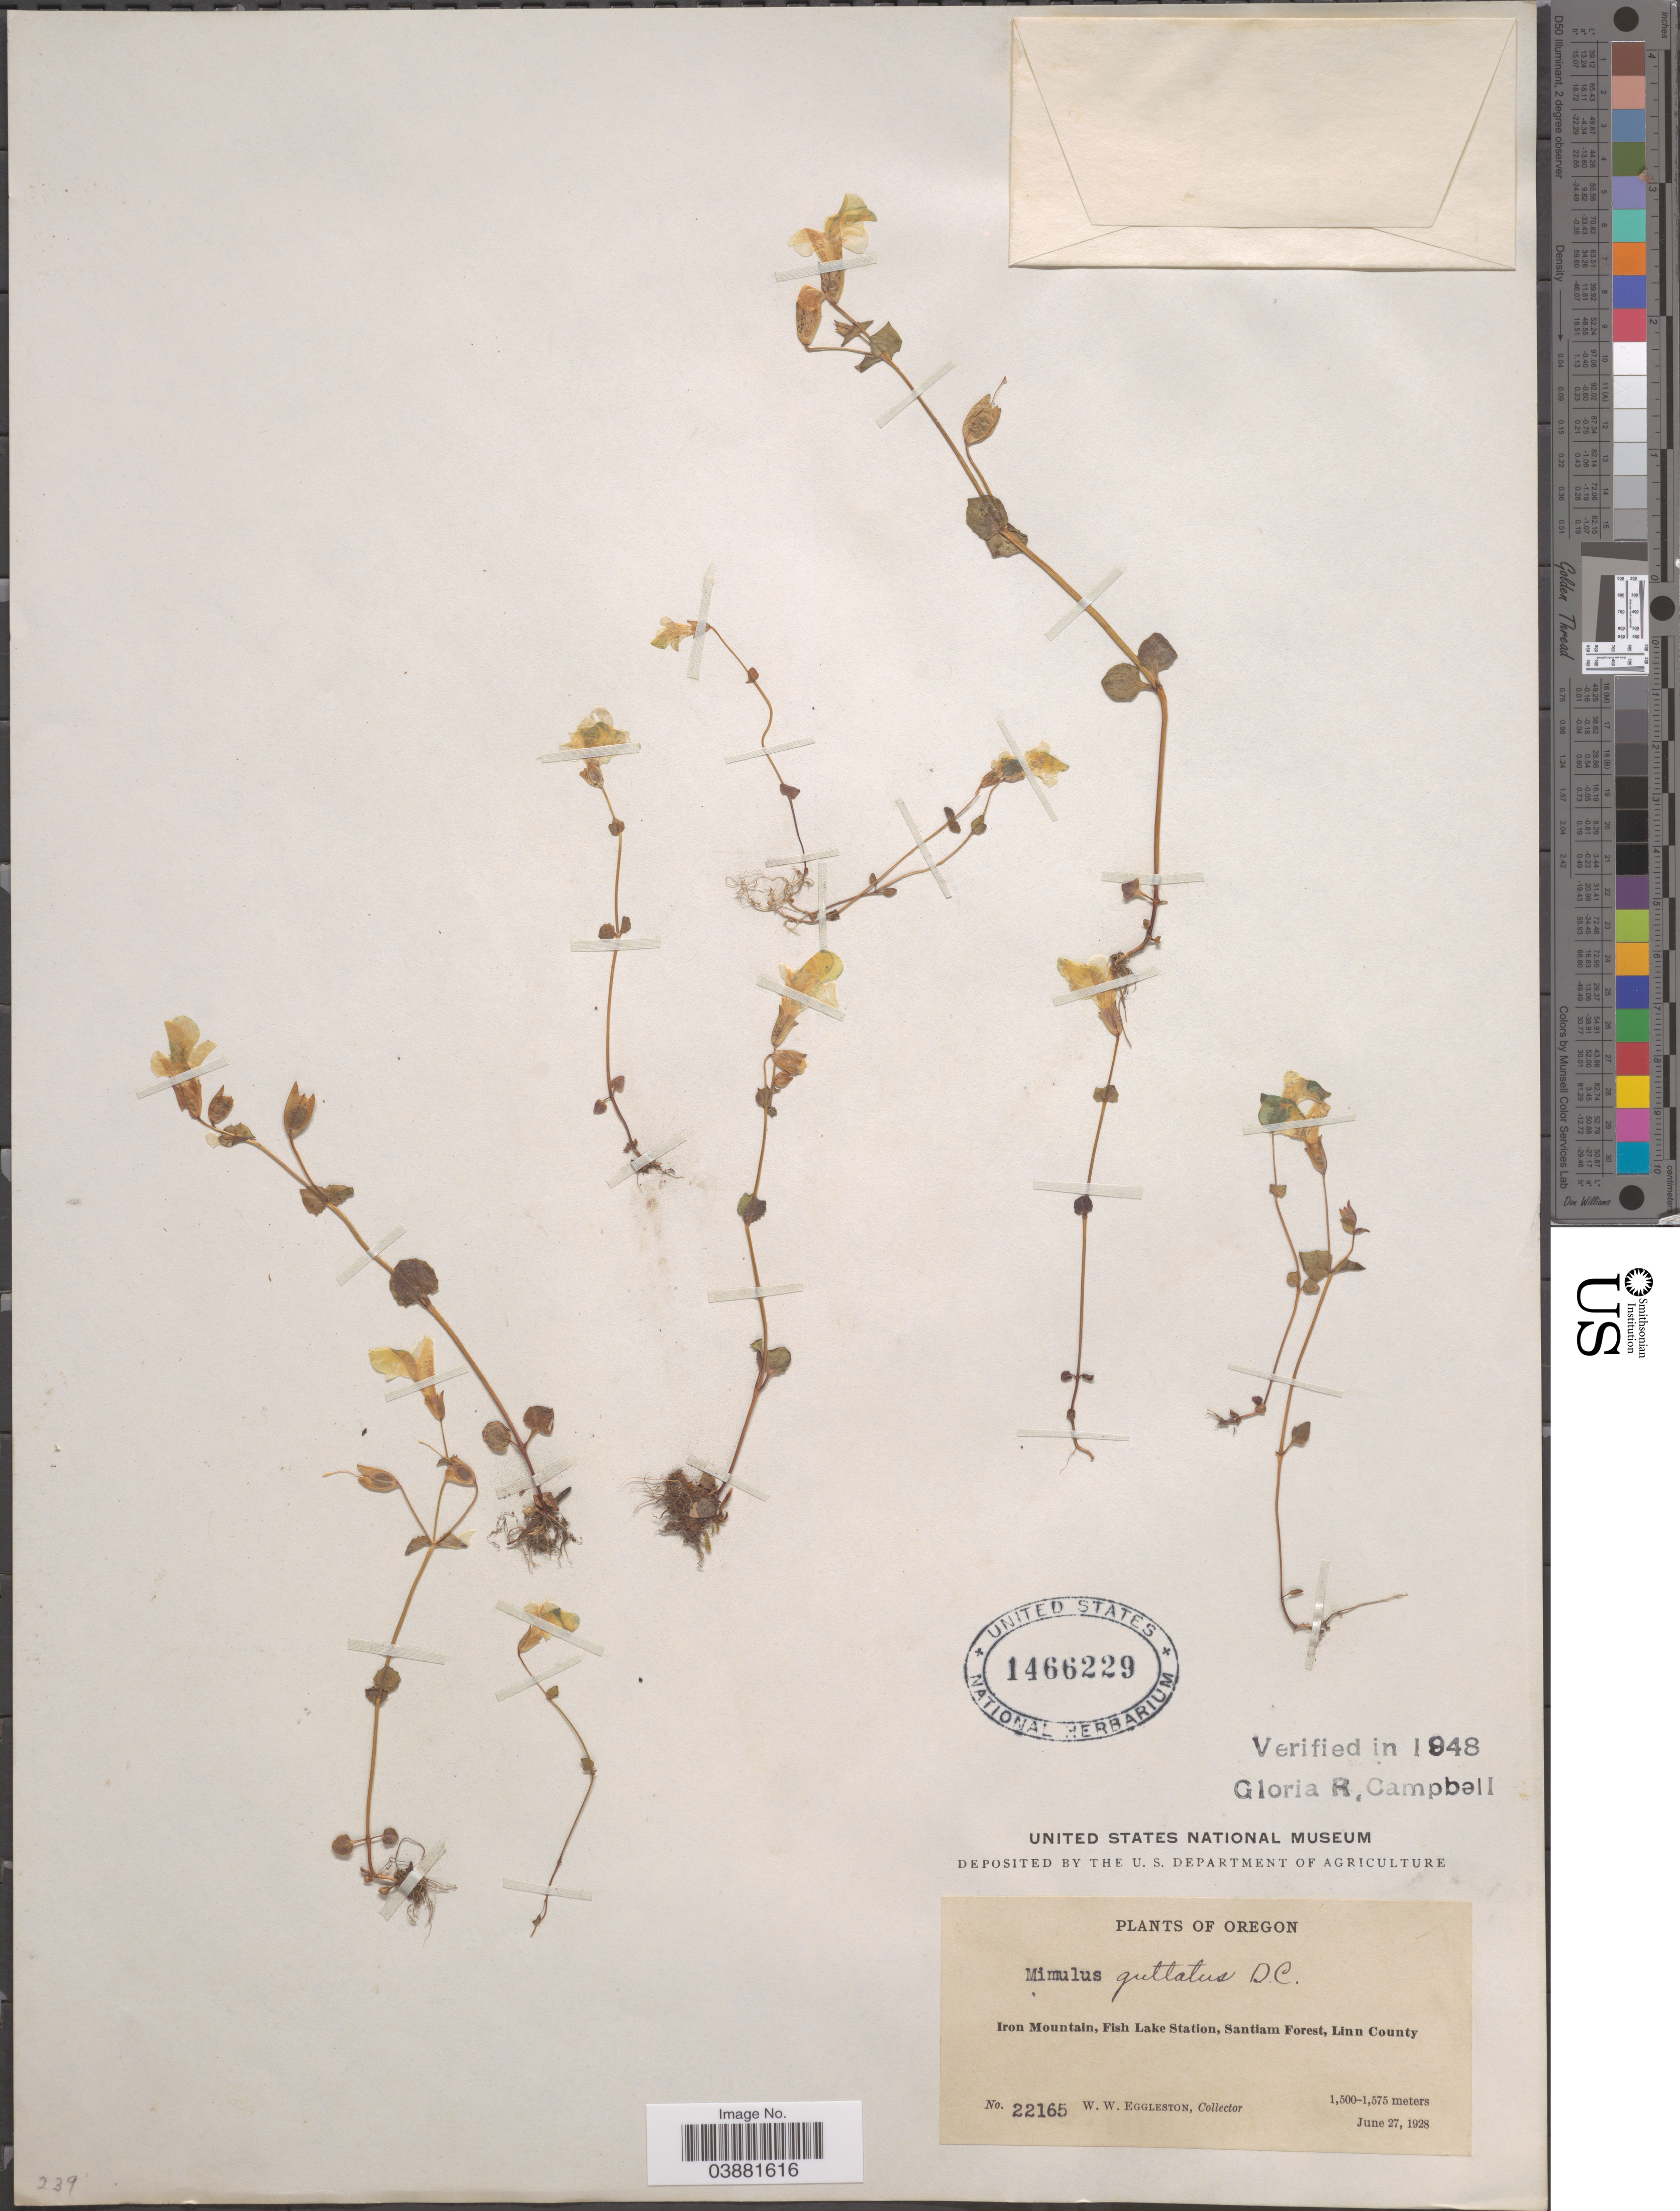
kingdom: Plantae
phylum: Tracheophyta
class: Magnoliopsida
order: Lamiales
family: Phrymaceae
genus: Mimulus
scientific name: Mimulus guttatus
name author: DC.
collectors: W. W. Eggleston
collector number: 22165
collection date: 1928-06-27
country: United States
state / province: Oregon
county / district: Linn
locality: Iron Mountain, Fish Lake Station, Santiam Forest, Linn County.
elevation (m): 1500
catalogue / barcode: US 1466229